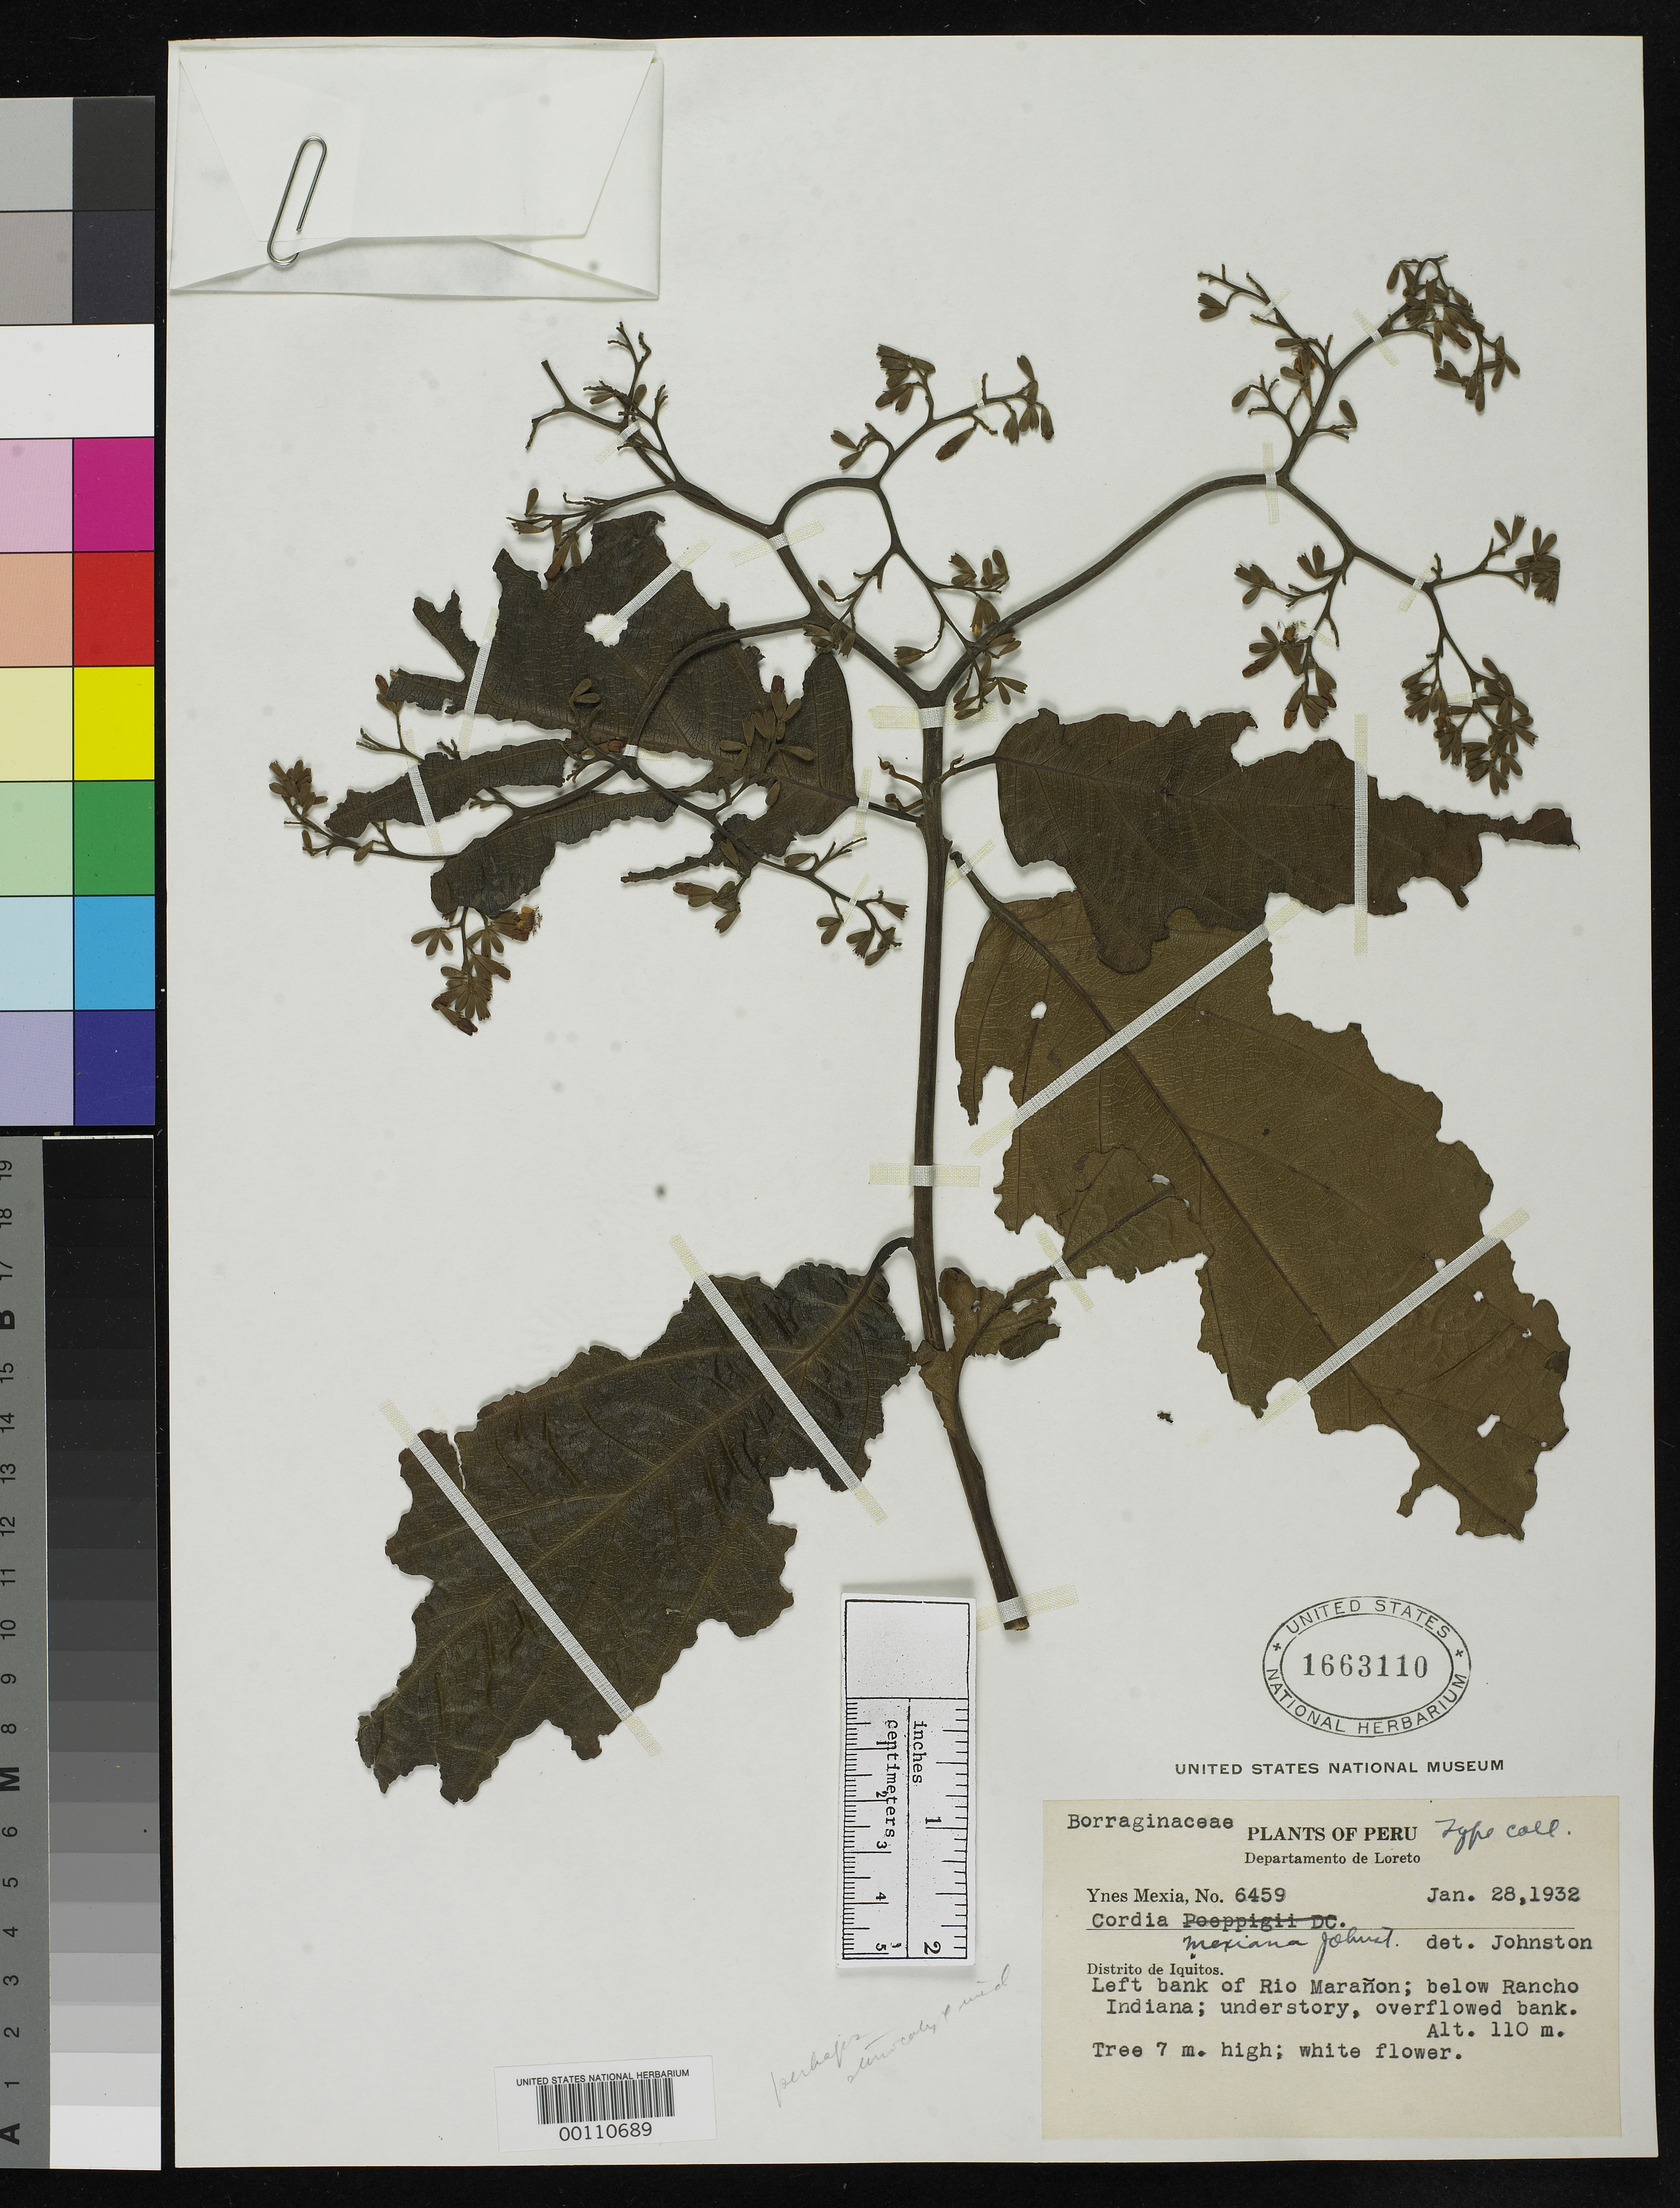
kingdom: Plantae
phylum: Tracheophyta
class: Magnoliopsida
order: Boraginales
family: Cordiaceae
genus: Cordia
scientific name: Cordia mexiana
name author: I.M. Johnst.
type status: Isotype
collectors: Y. Mexia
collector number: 6459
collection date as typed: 28 Jan 1932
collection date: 1932-01-28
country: Peru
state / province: Loreto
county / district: Maynas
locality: Rio Maranon, below Rancho Indiana.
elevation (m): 110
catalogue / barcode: US 1663110